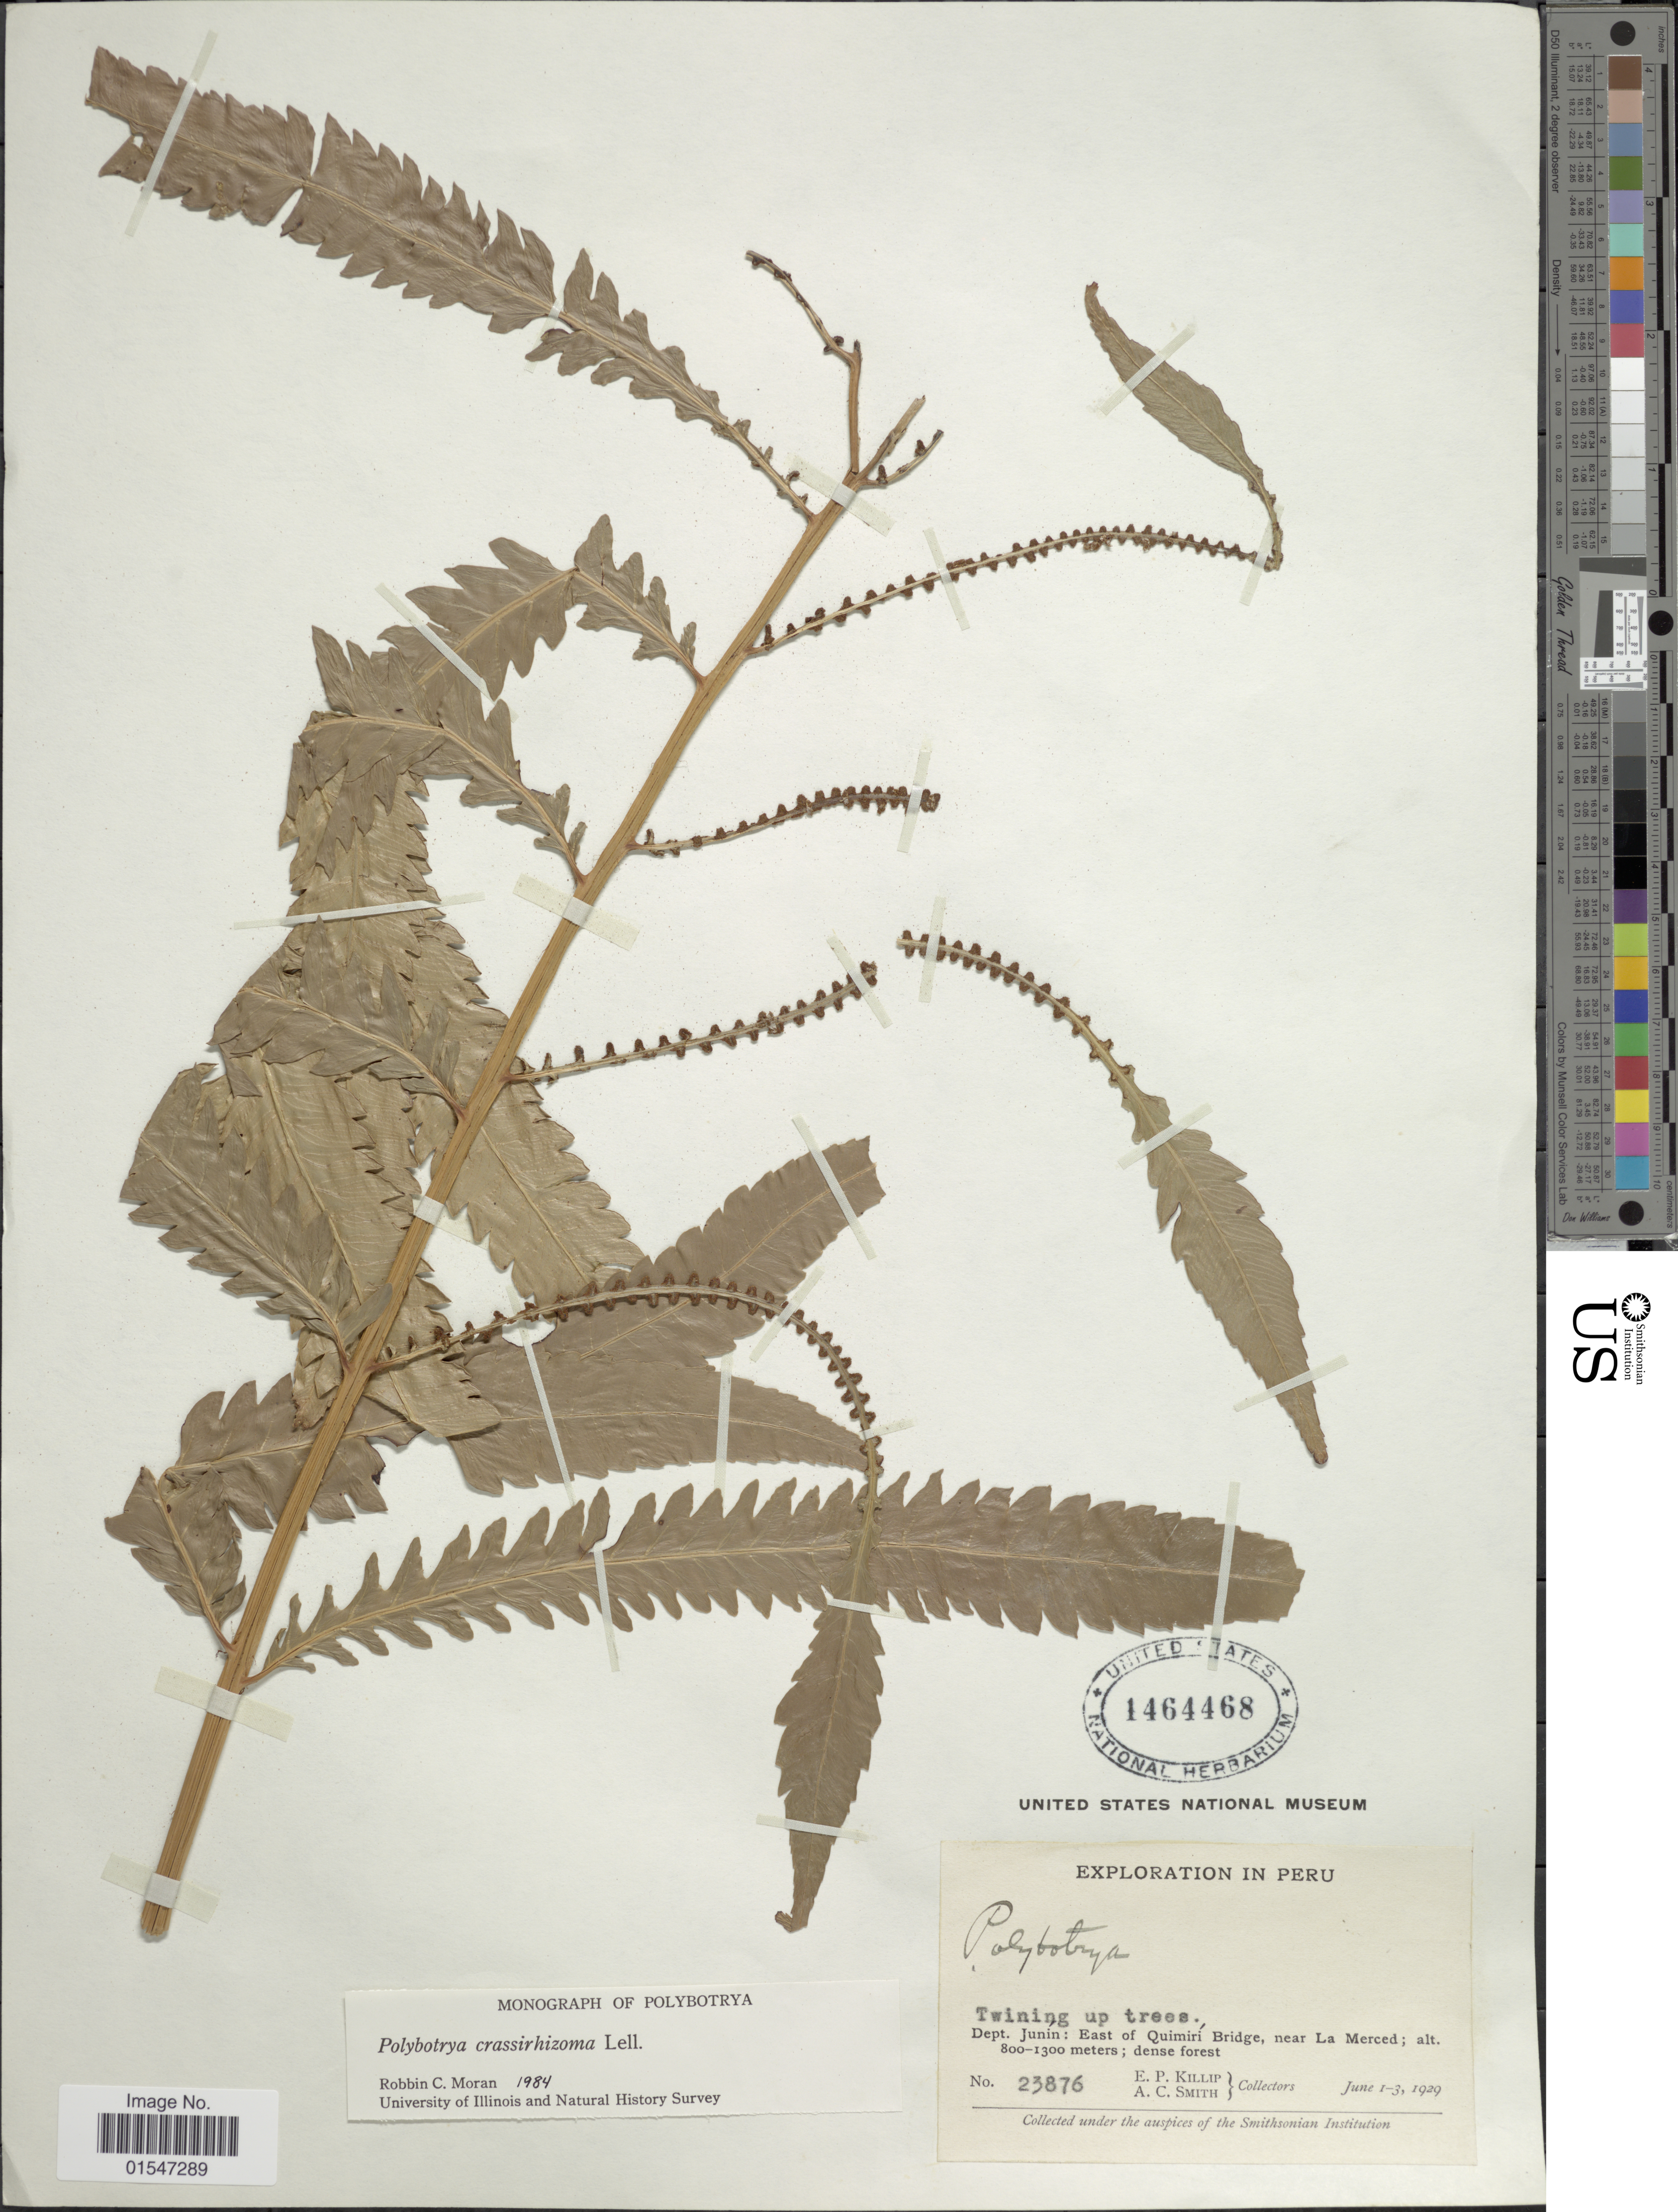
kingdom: Plantae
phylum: Tracheophyta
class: Polypodiopsida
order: Polypodiales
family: Dryopteridaceae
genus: Polybotrya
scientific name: Polybotrya crassirhizoma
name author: Lellinger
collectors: E. P. Killip & A. C. Smith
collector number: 23876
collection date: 1929-06-01/1929-06-03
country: Peru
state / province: Junín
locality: East of Quimirí Bridge, near La Merced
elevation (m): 800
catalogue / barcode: US 1464468